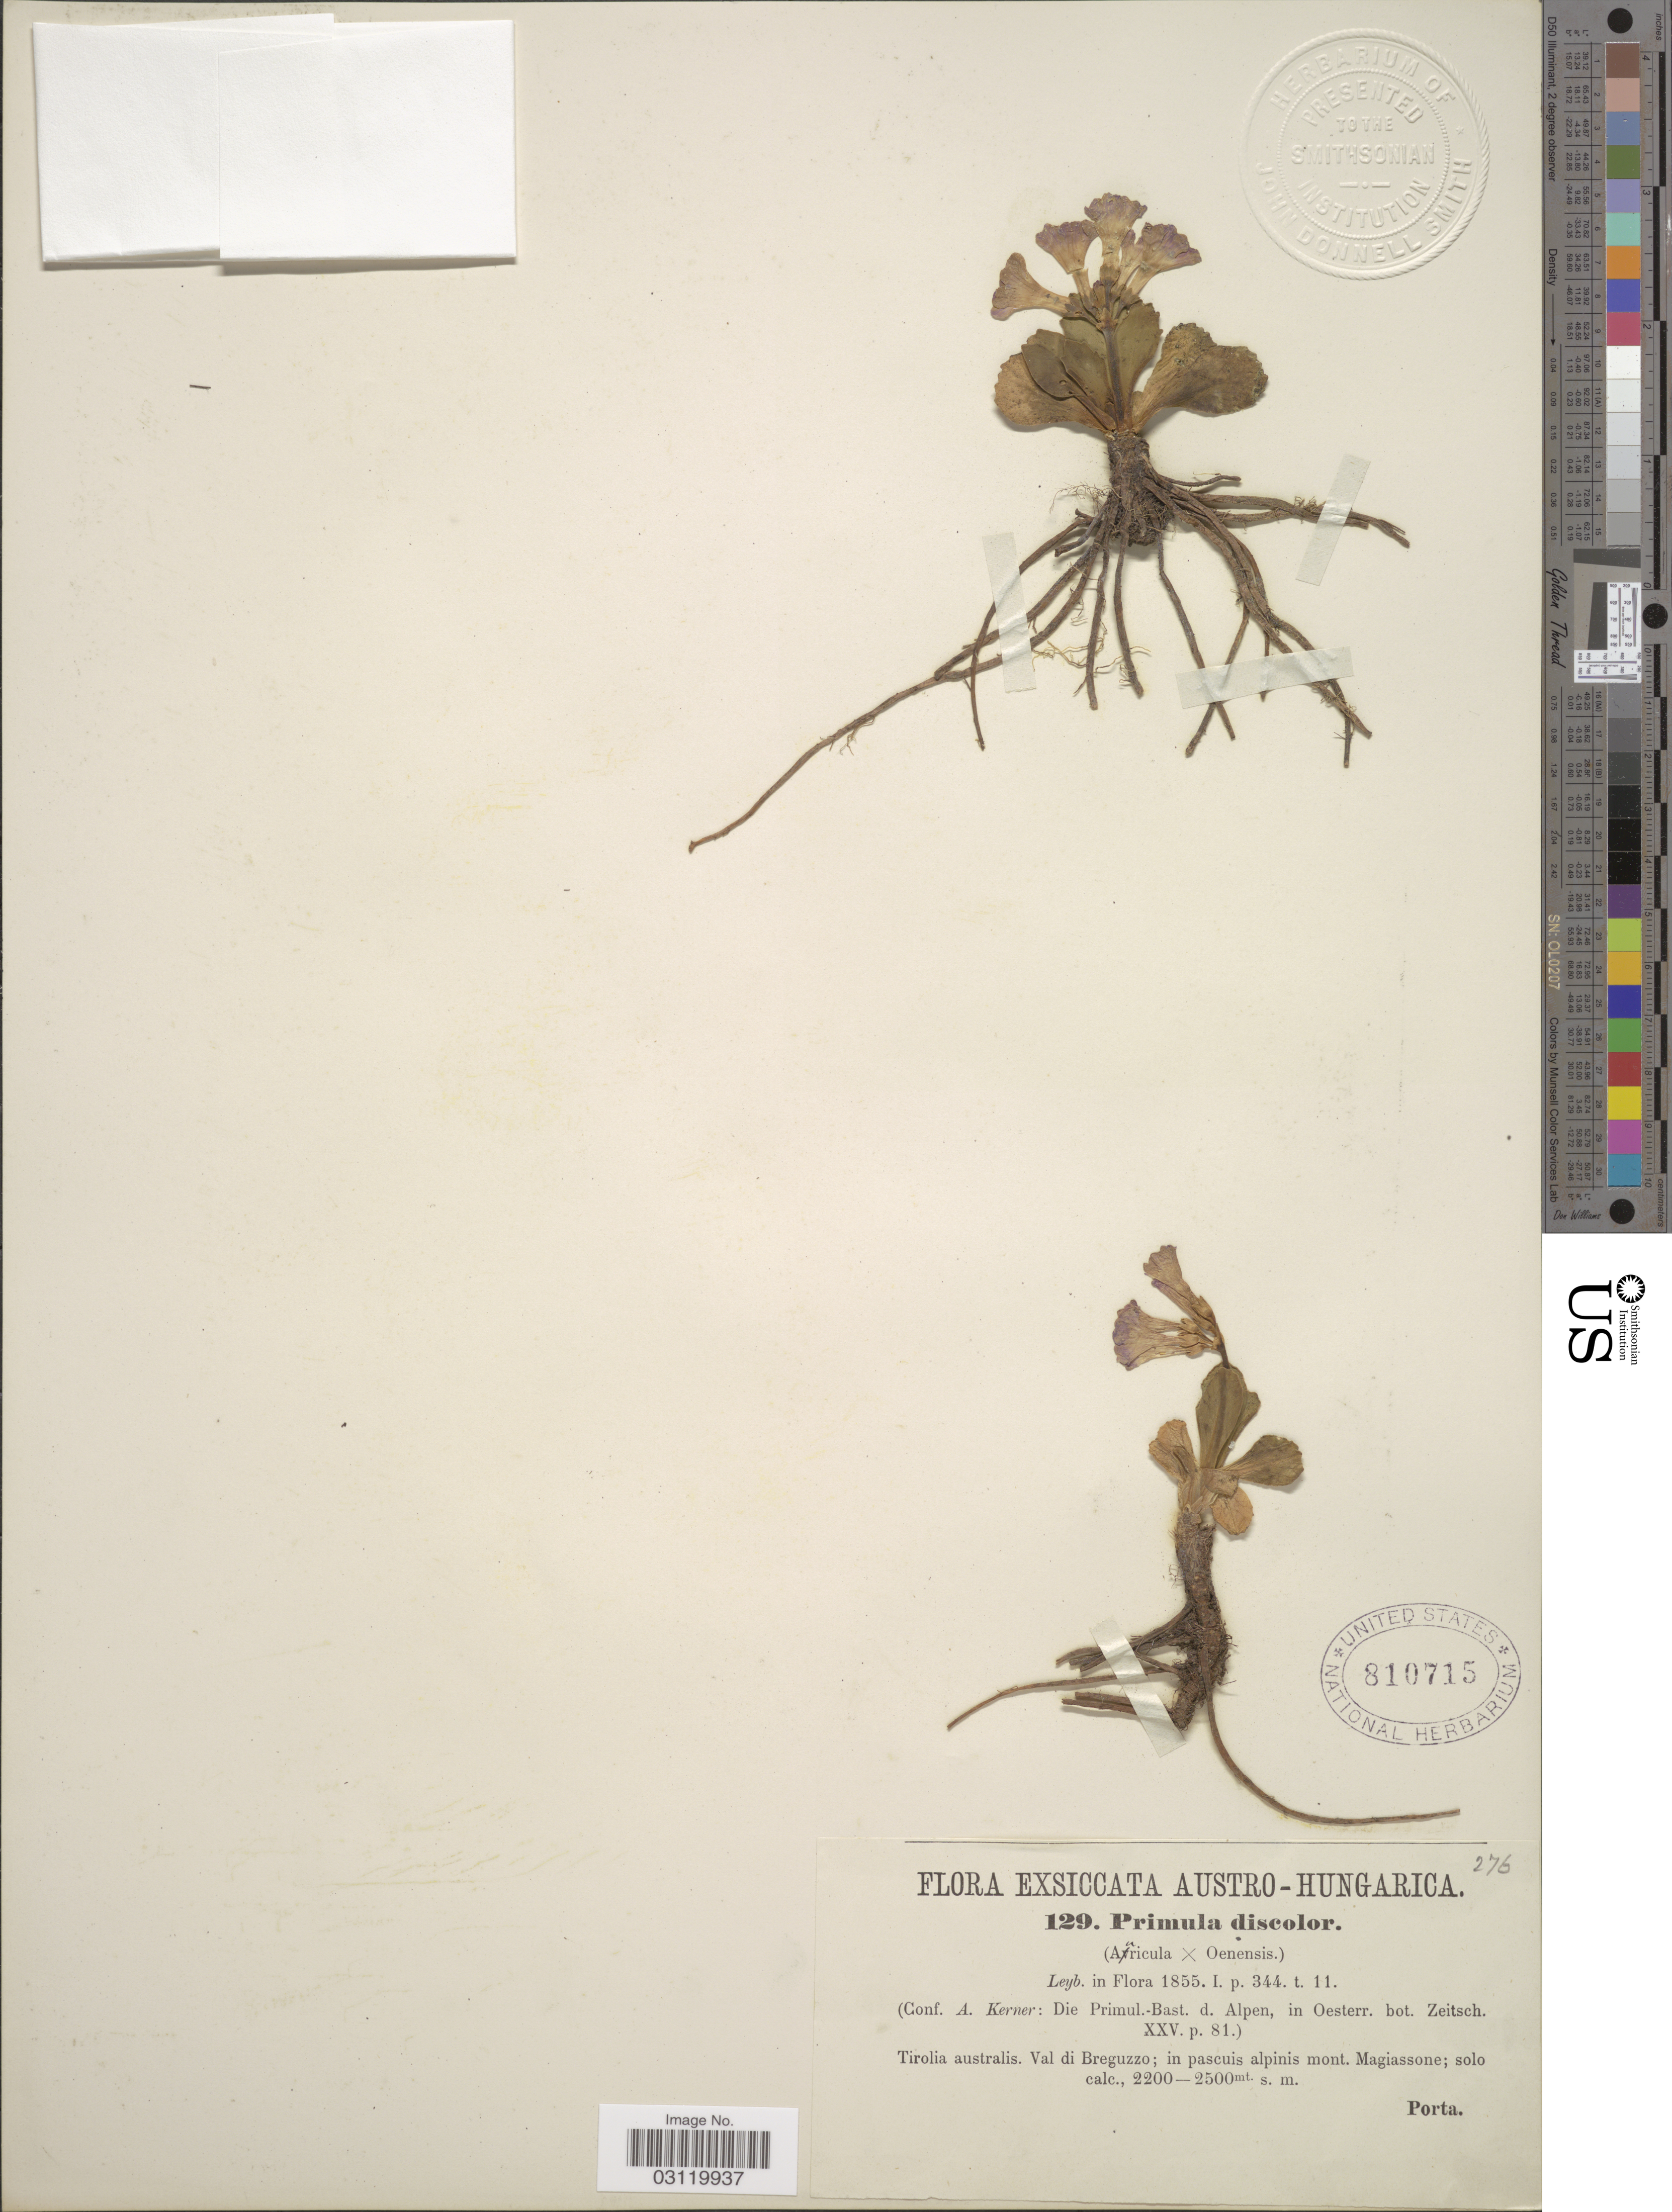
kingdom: Plantae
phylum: Tracheophyta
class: Magnoliopsida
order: Ericales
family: Primulaceae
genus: Primula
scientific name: Primula discolor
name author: Schur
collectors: -- Porta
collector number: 129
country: Italy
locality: Austro-Hungarica. Tirolia australis. Val di Breguzzo; in pascuis alpinis mont. Magiassone.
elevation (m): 2200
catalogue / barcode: US 810715